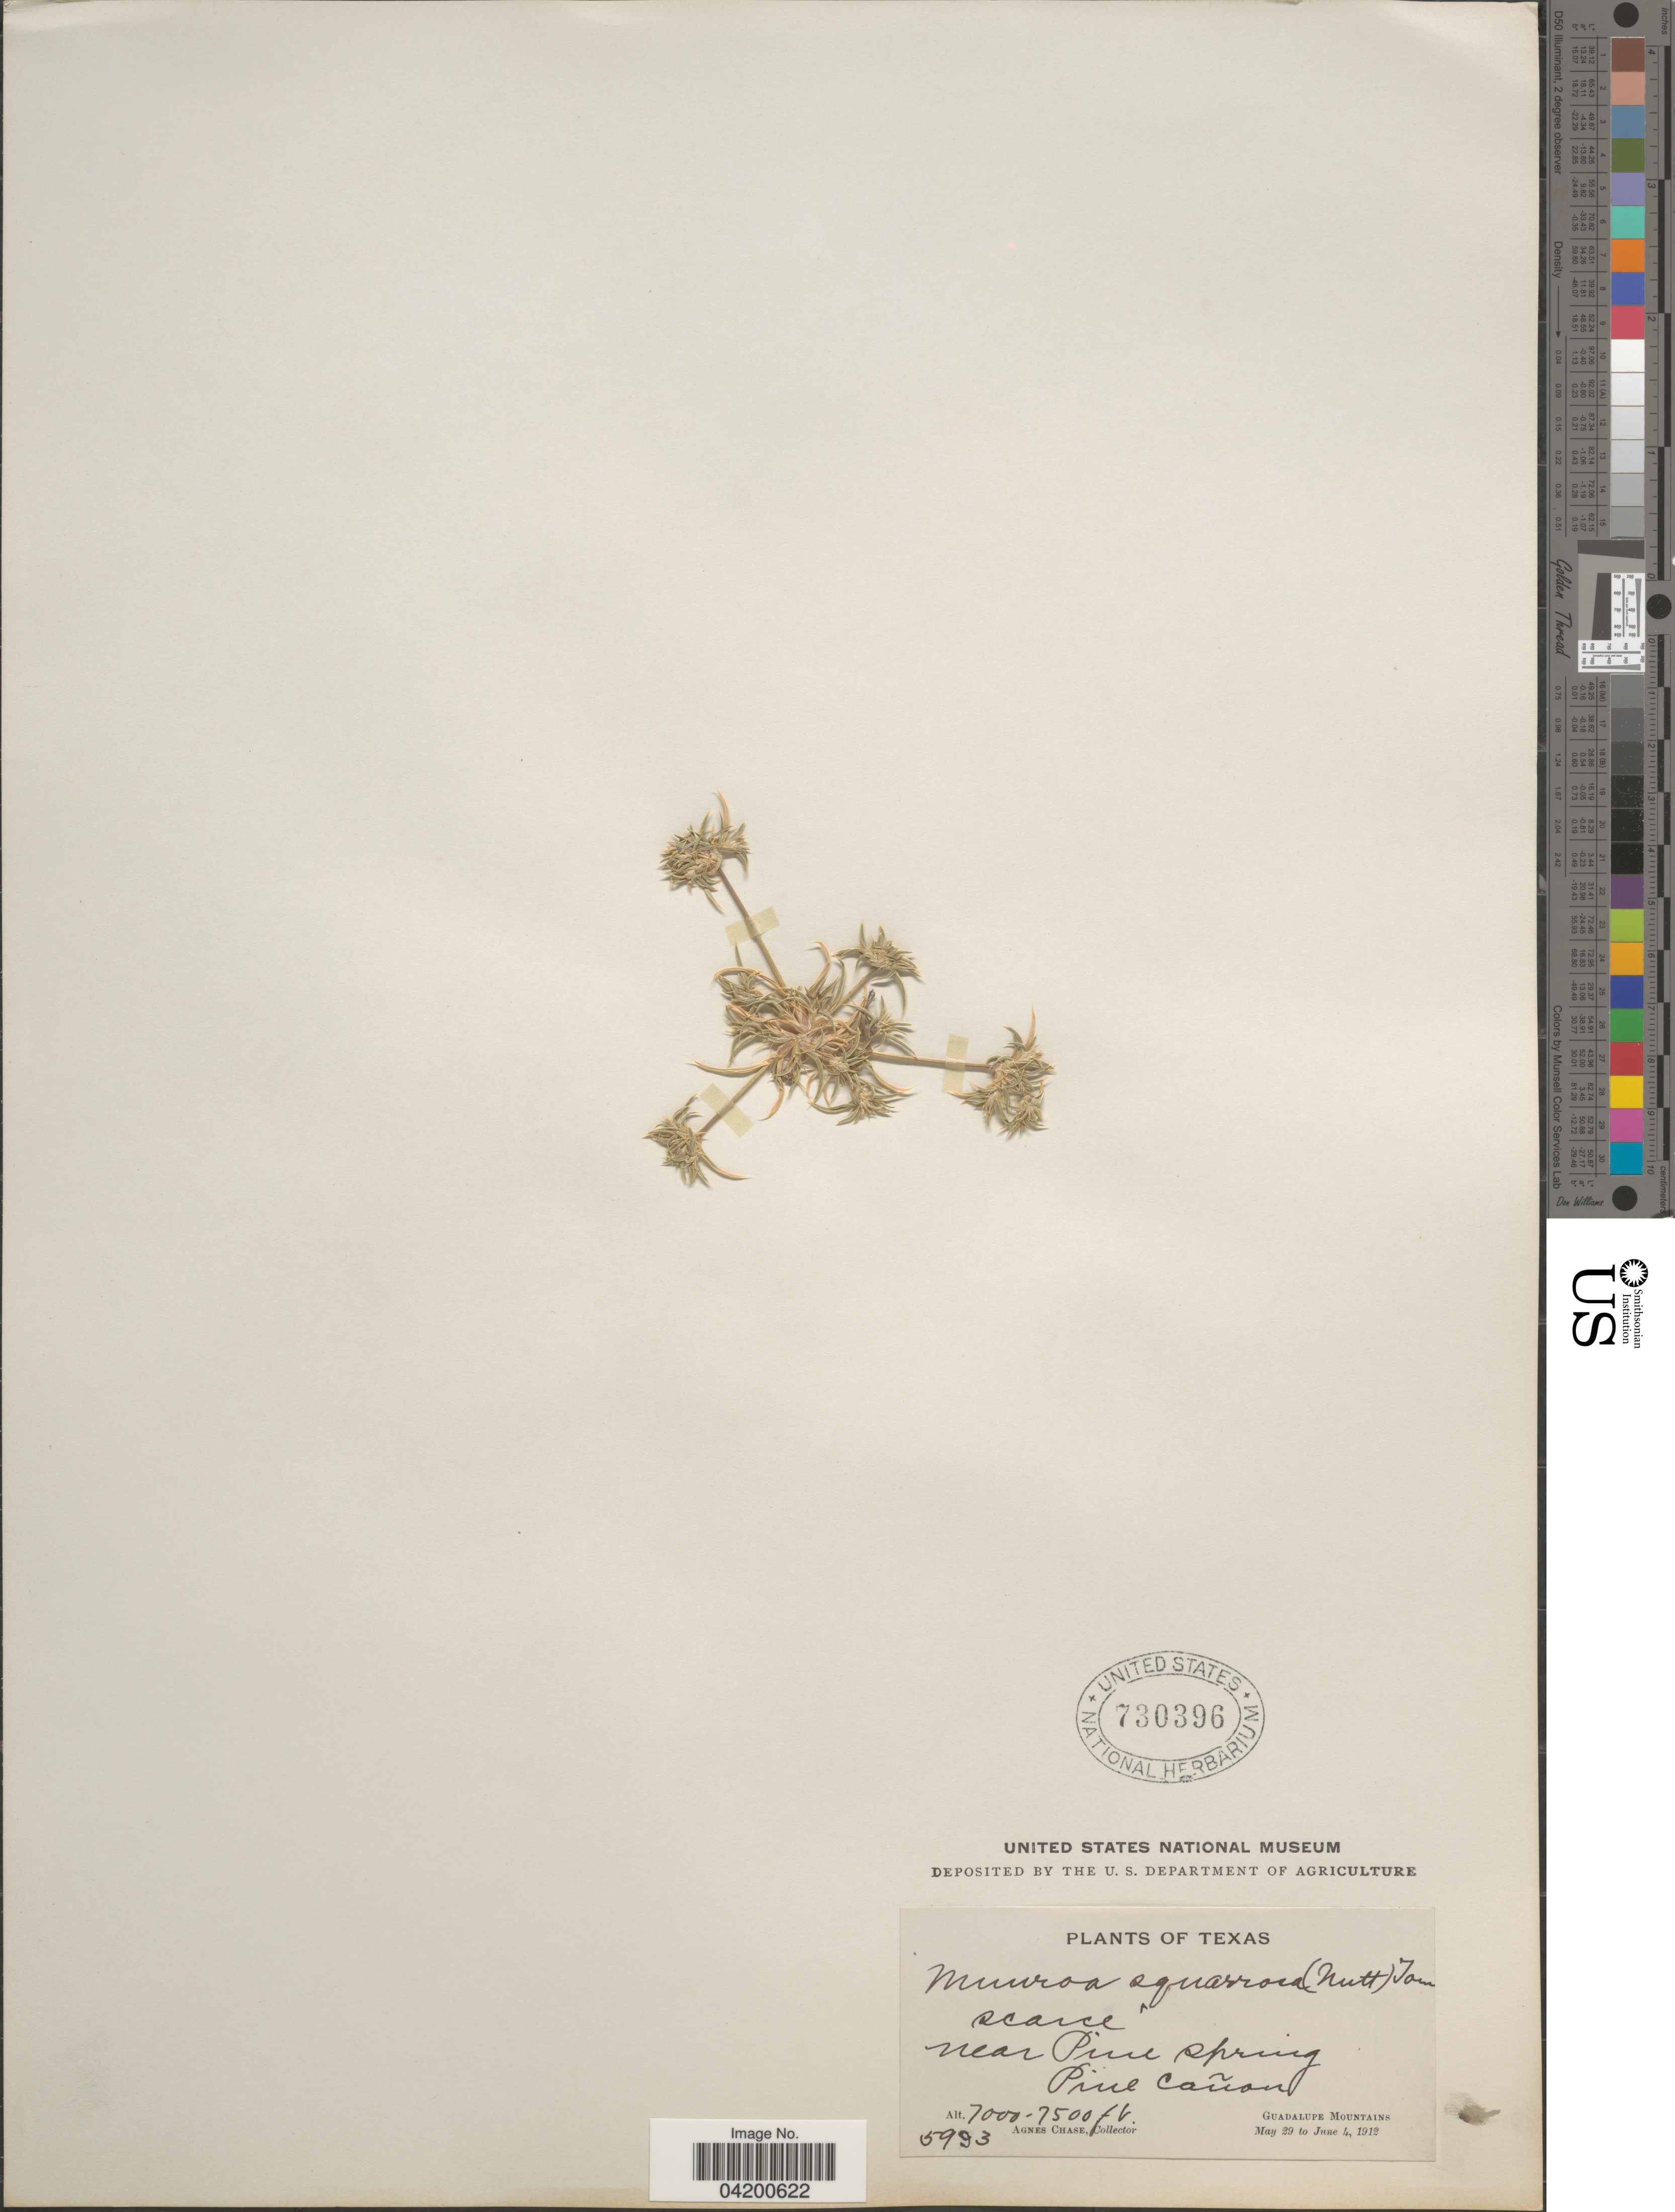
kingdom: Plantae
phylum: Tracheophyta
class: Liliopsida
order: Poales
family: Poaceae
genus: Munroa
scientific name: Munroa squarrosa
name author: (Nutt.) Torr.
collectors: A. Chase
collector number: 5993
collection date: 1912-05-29/1912-06-04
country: United States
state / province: Texas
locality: Near Pine spring. Pine cañon. Guadalupe Mountains.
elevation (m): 2134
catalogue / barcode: US 730396